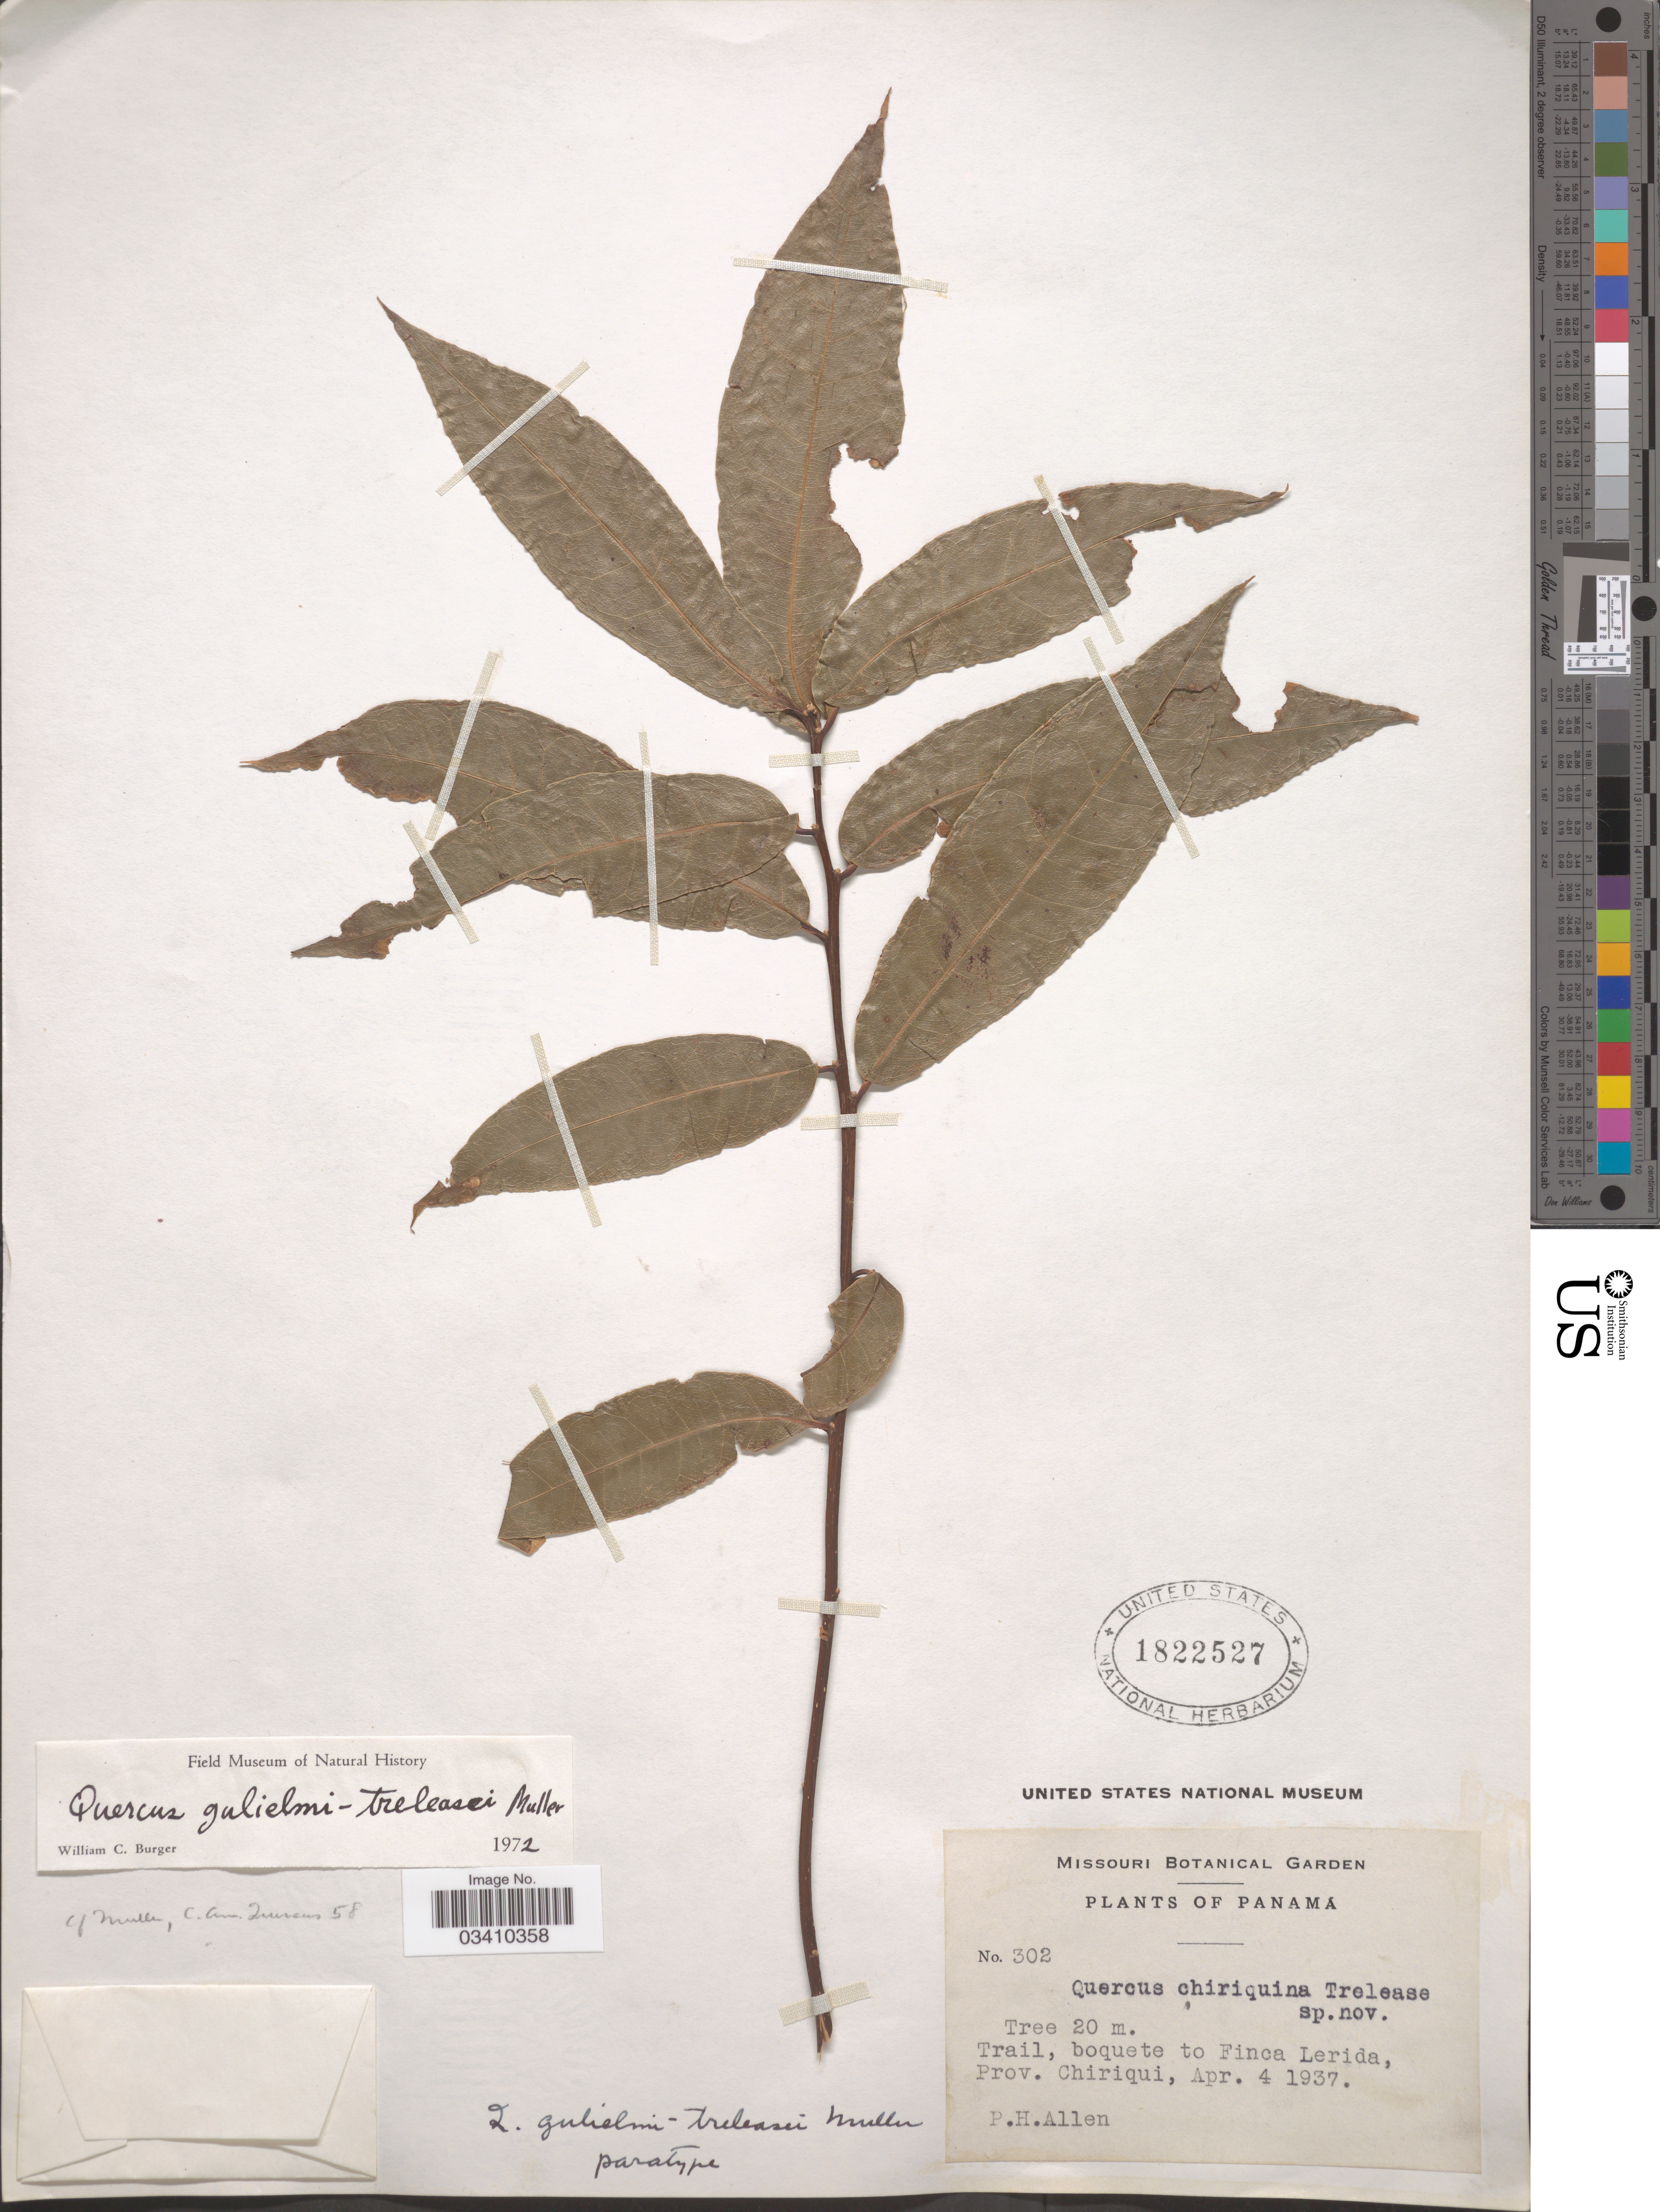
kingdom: Plantae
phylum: Tracheophyta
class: Magnoliopsida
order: Fagales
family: Fagaceae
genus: Quercus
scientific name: Quercus gulielmi-treleasei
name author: C.H. Müll.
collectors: P. H. Allen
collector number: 302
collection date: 1937-04-04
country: Panama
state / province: Chiriqui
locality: Trail, boquete to Finca Lerida.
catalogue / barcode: US 1822527